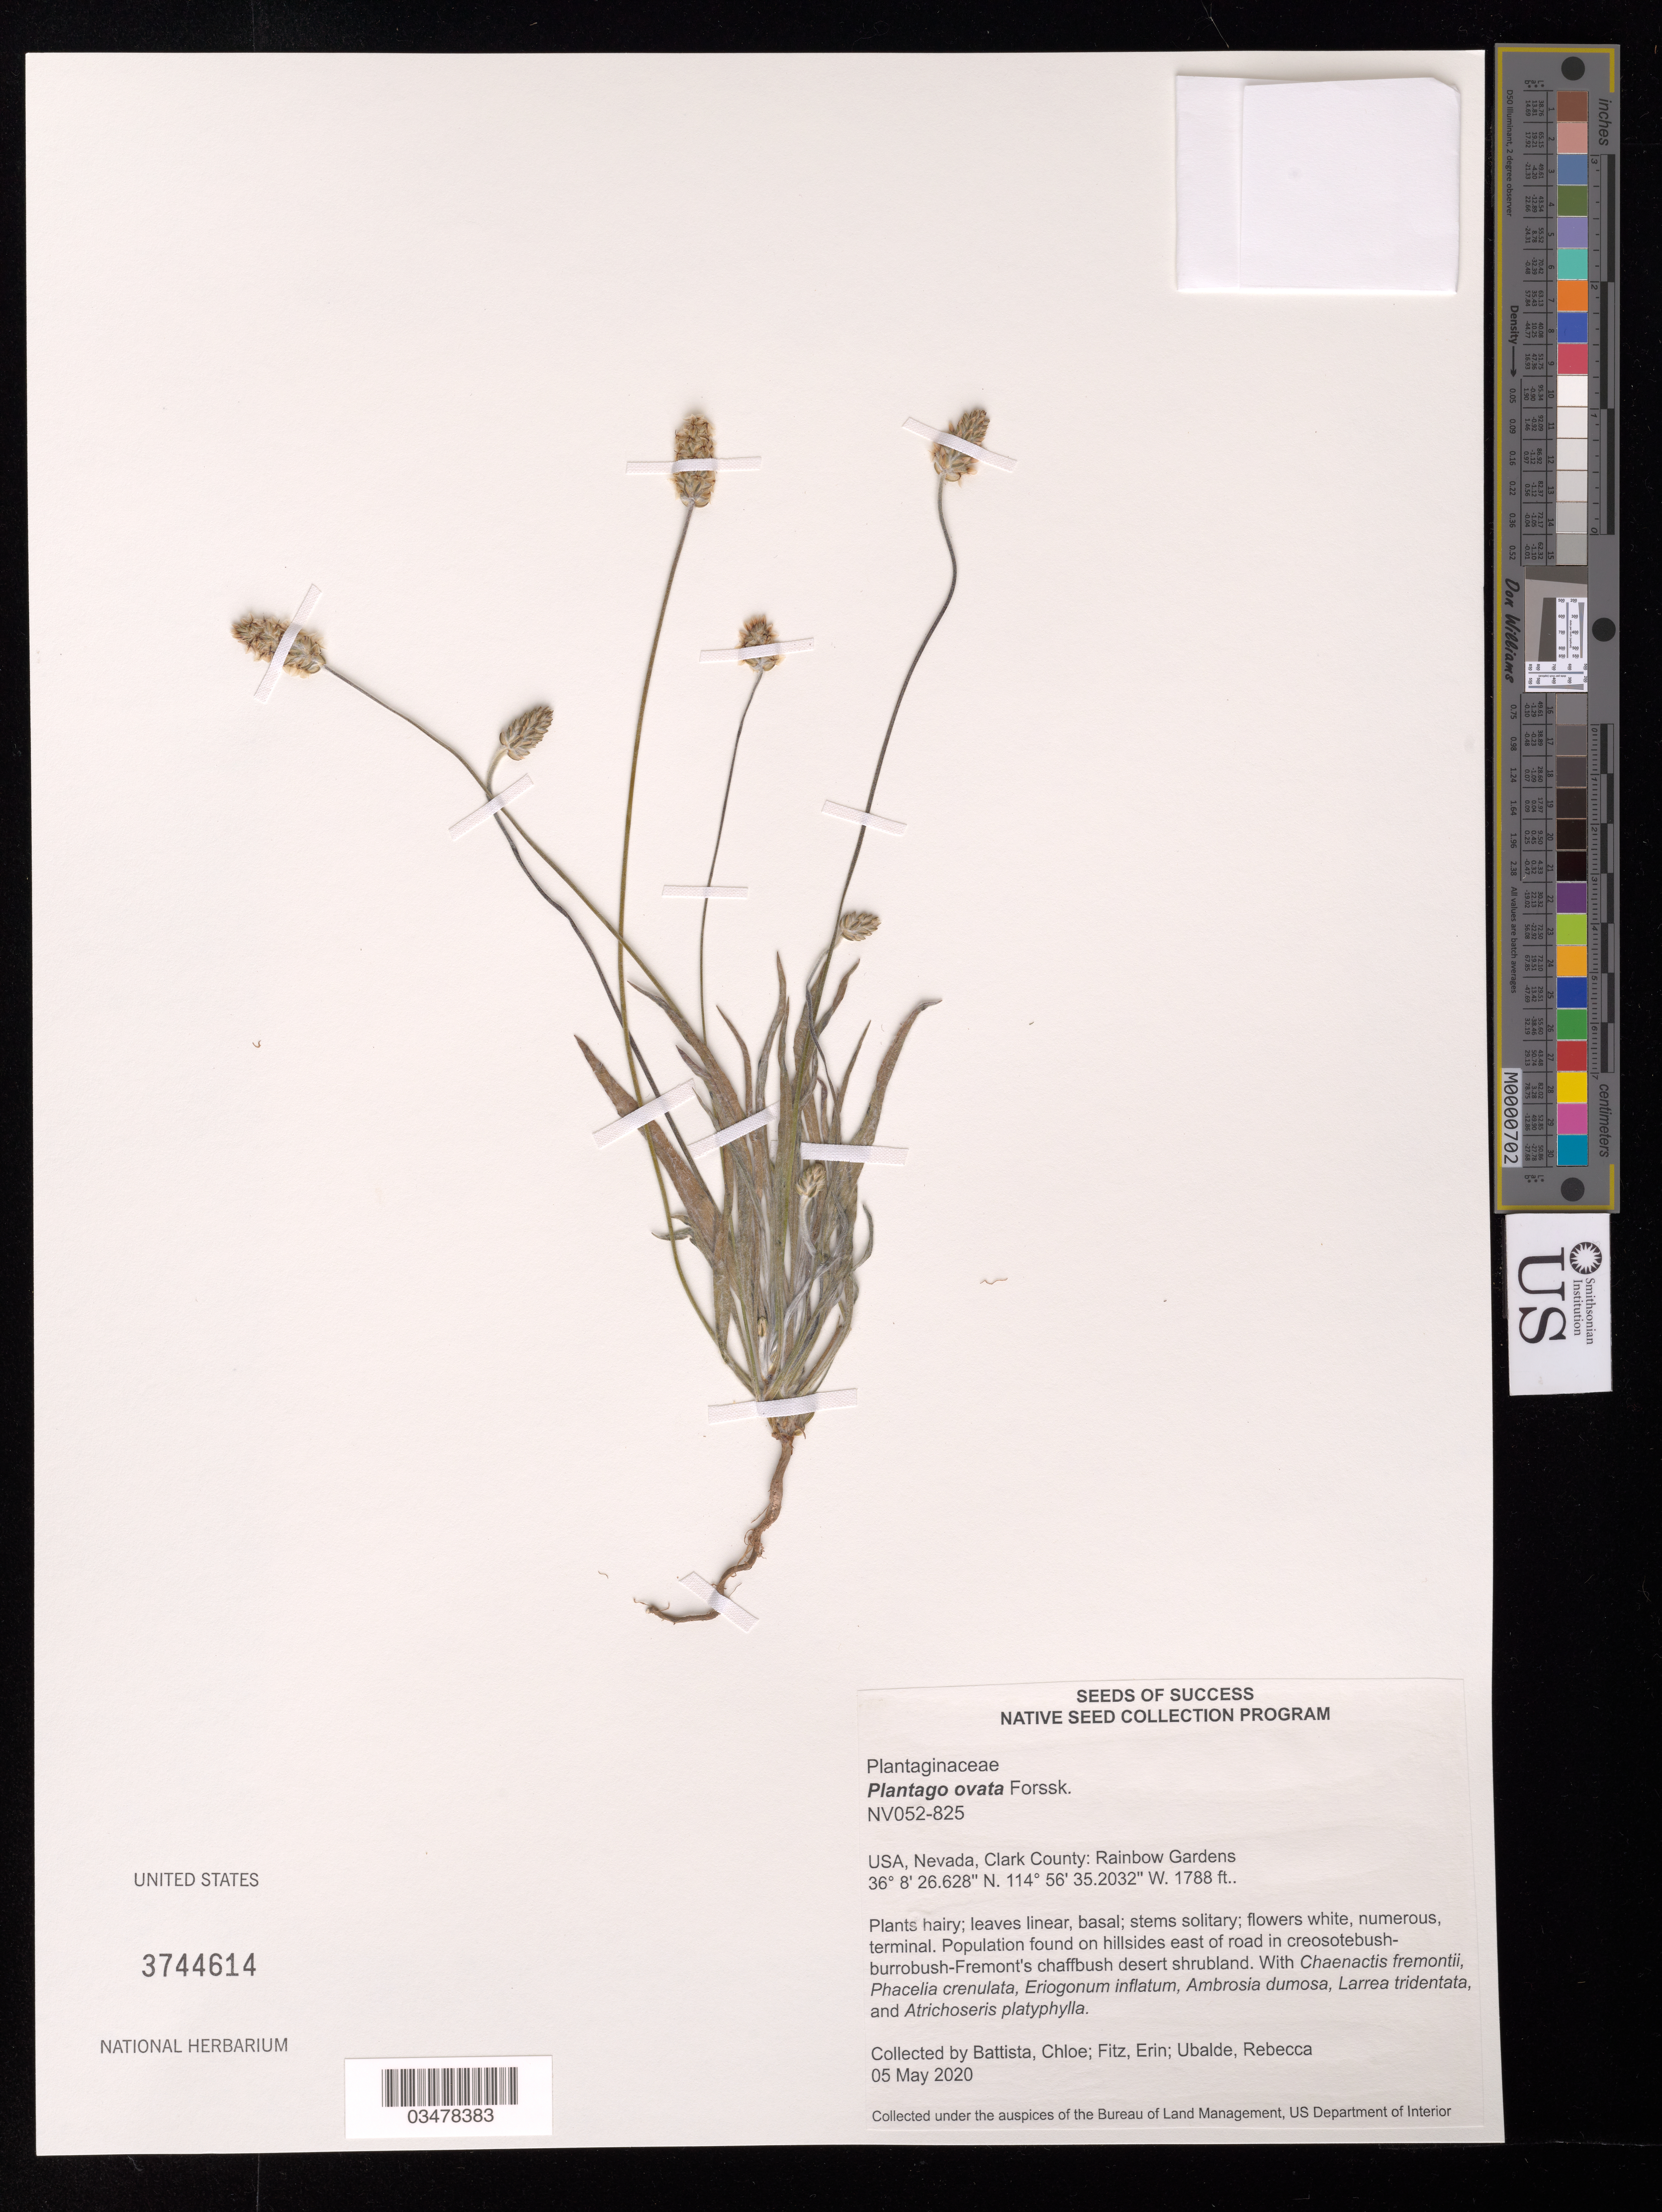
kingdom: Plantae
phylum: Tracheophyta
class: Magnoliopsida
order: Lamiales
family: Plantaginaceae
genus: Plantago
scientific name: Plantago ovata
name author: Forssk.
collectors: C. Battista, E. Fitz & R. Ubalde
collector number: NV052-825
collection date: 2020-05-05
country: United States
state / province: Nevada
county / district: Clark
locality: Rainbow Gardens.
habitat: Creosotebush-burrobush-Fremont's chaffbush desert shrubland. With Phacelia crenulata, Ambrosia dumosa, Larrea tridentata, etc.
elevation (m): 545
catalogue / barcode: US 3744614